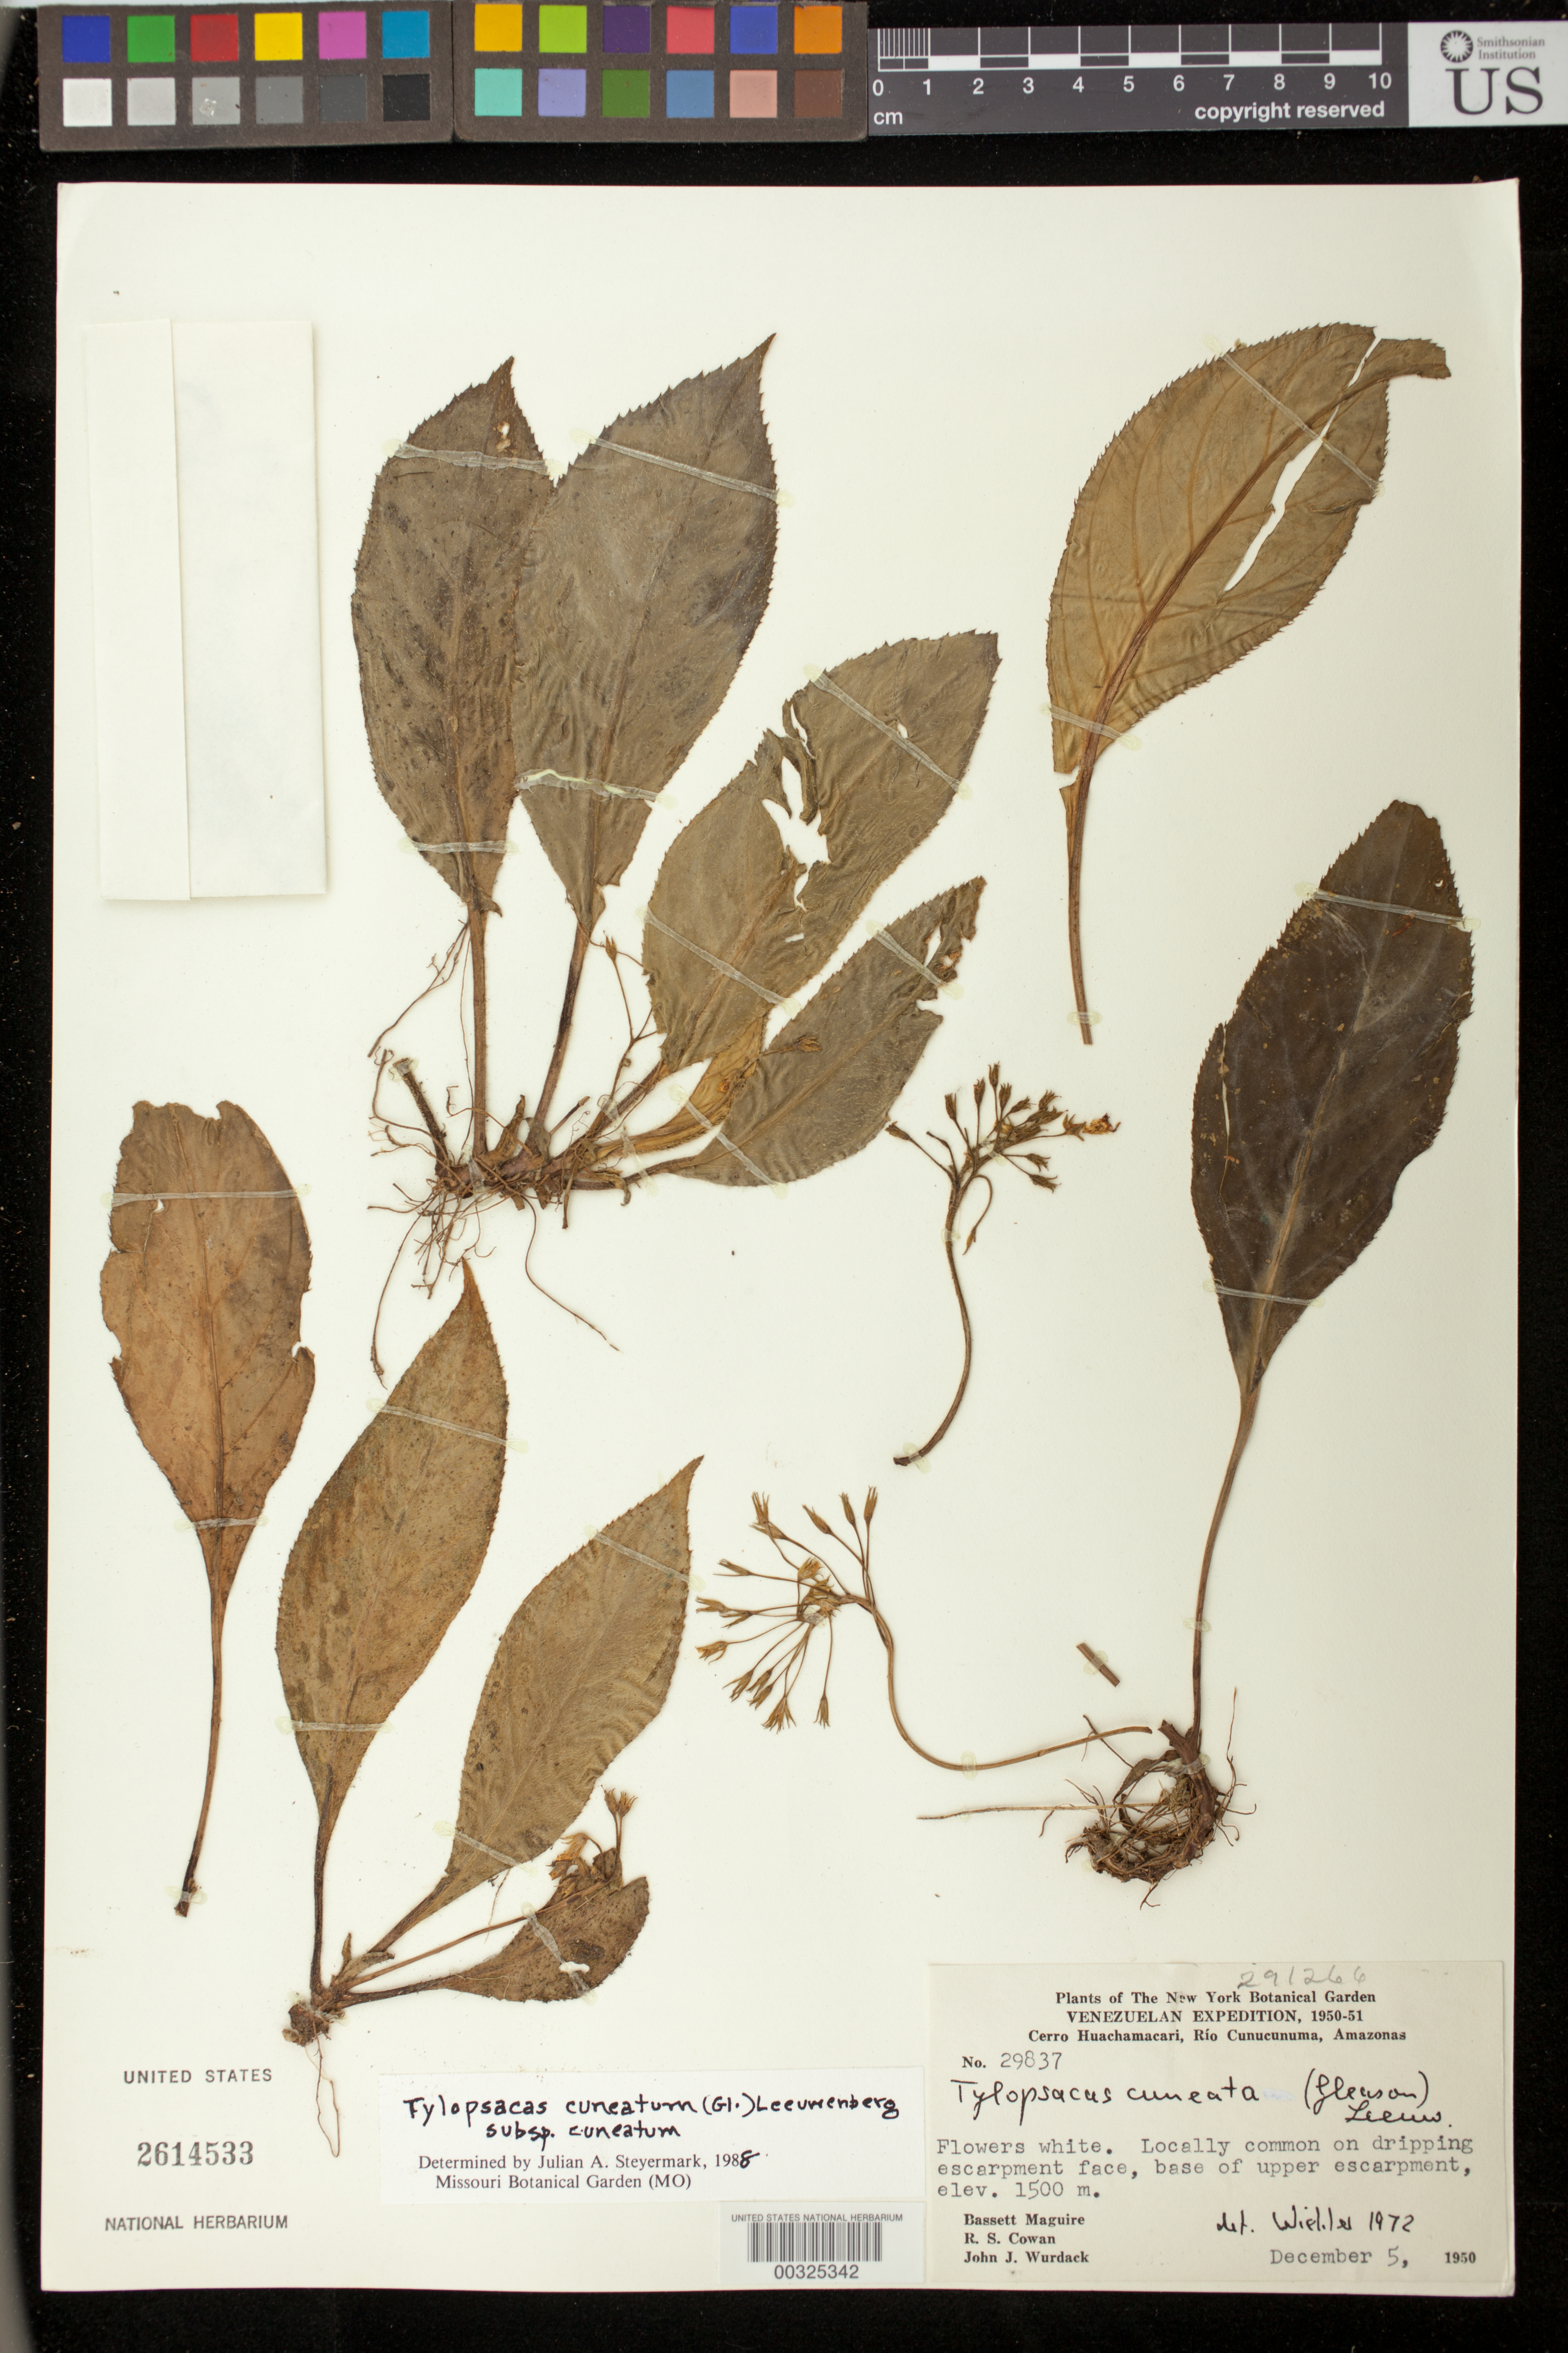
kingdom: Plantae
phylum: Tracheophyta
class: Magnoliopsida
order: Lamiales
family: Gesneriaceae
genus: Tylopsacas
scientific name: Tylopsacas cuneata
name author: (Gleason) Leeuwenb.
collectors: B. Maguire, R. S. Cowan & J. J. Wurdack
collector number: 29837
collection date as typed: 05 Dec 1950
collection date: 1950-12-05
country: Venezuela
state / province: Amazonas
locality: Cerro Huachamacari, Rio Cunucunuma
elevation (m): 1500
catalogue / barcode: US 2614533